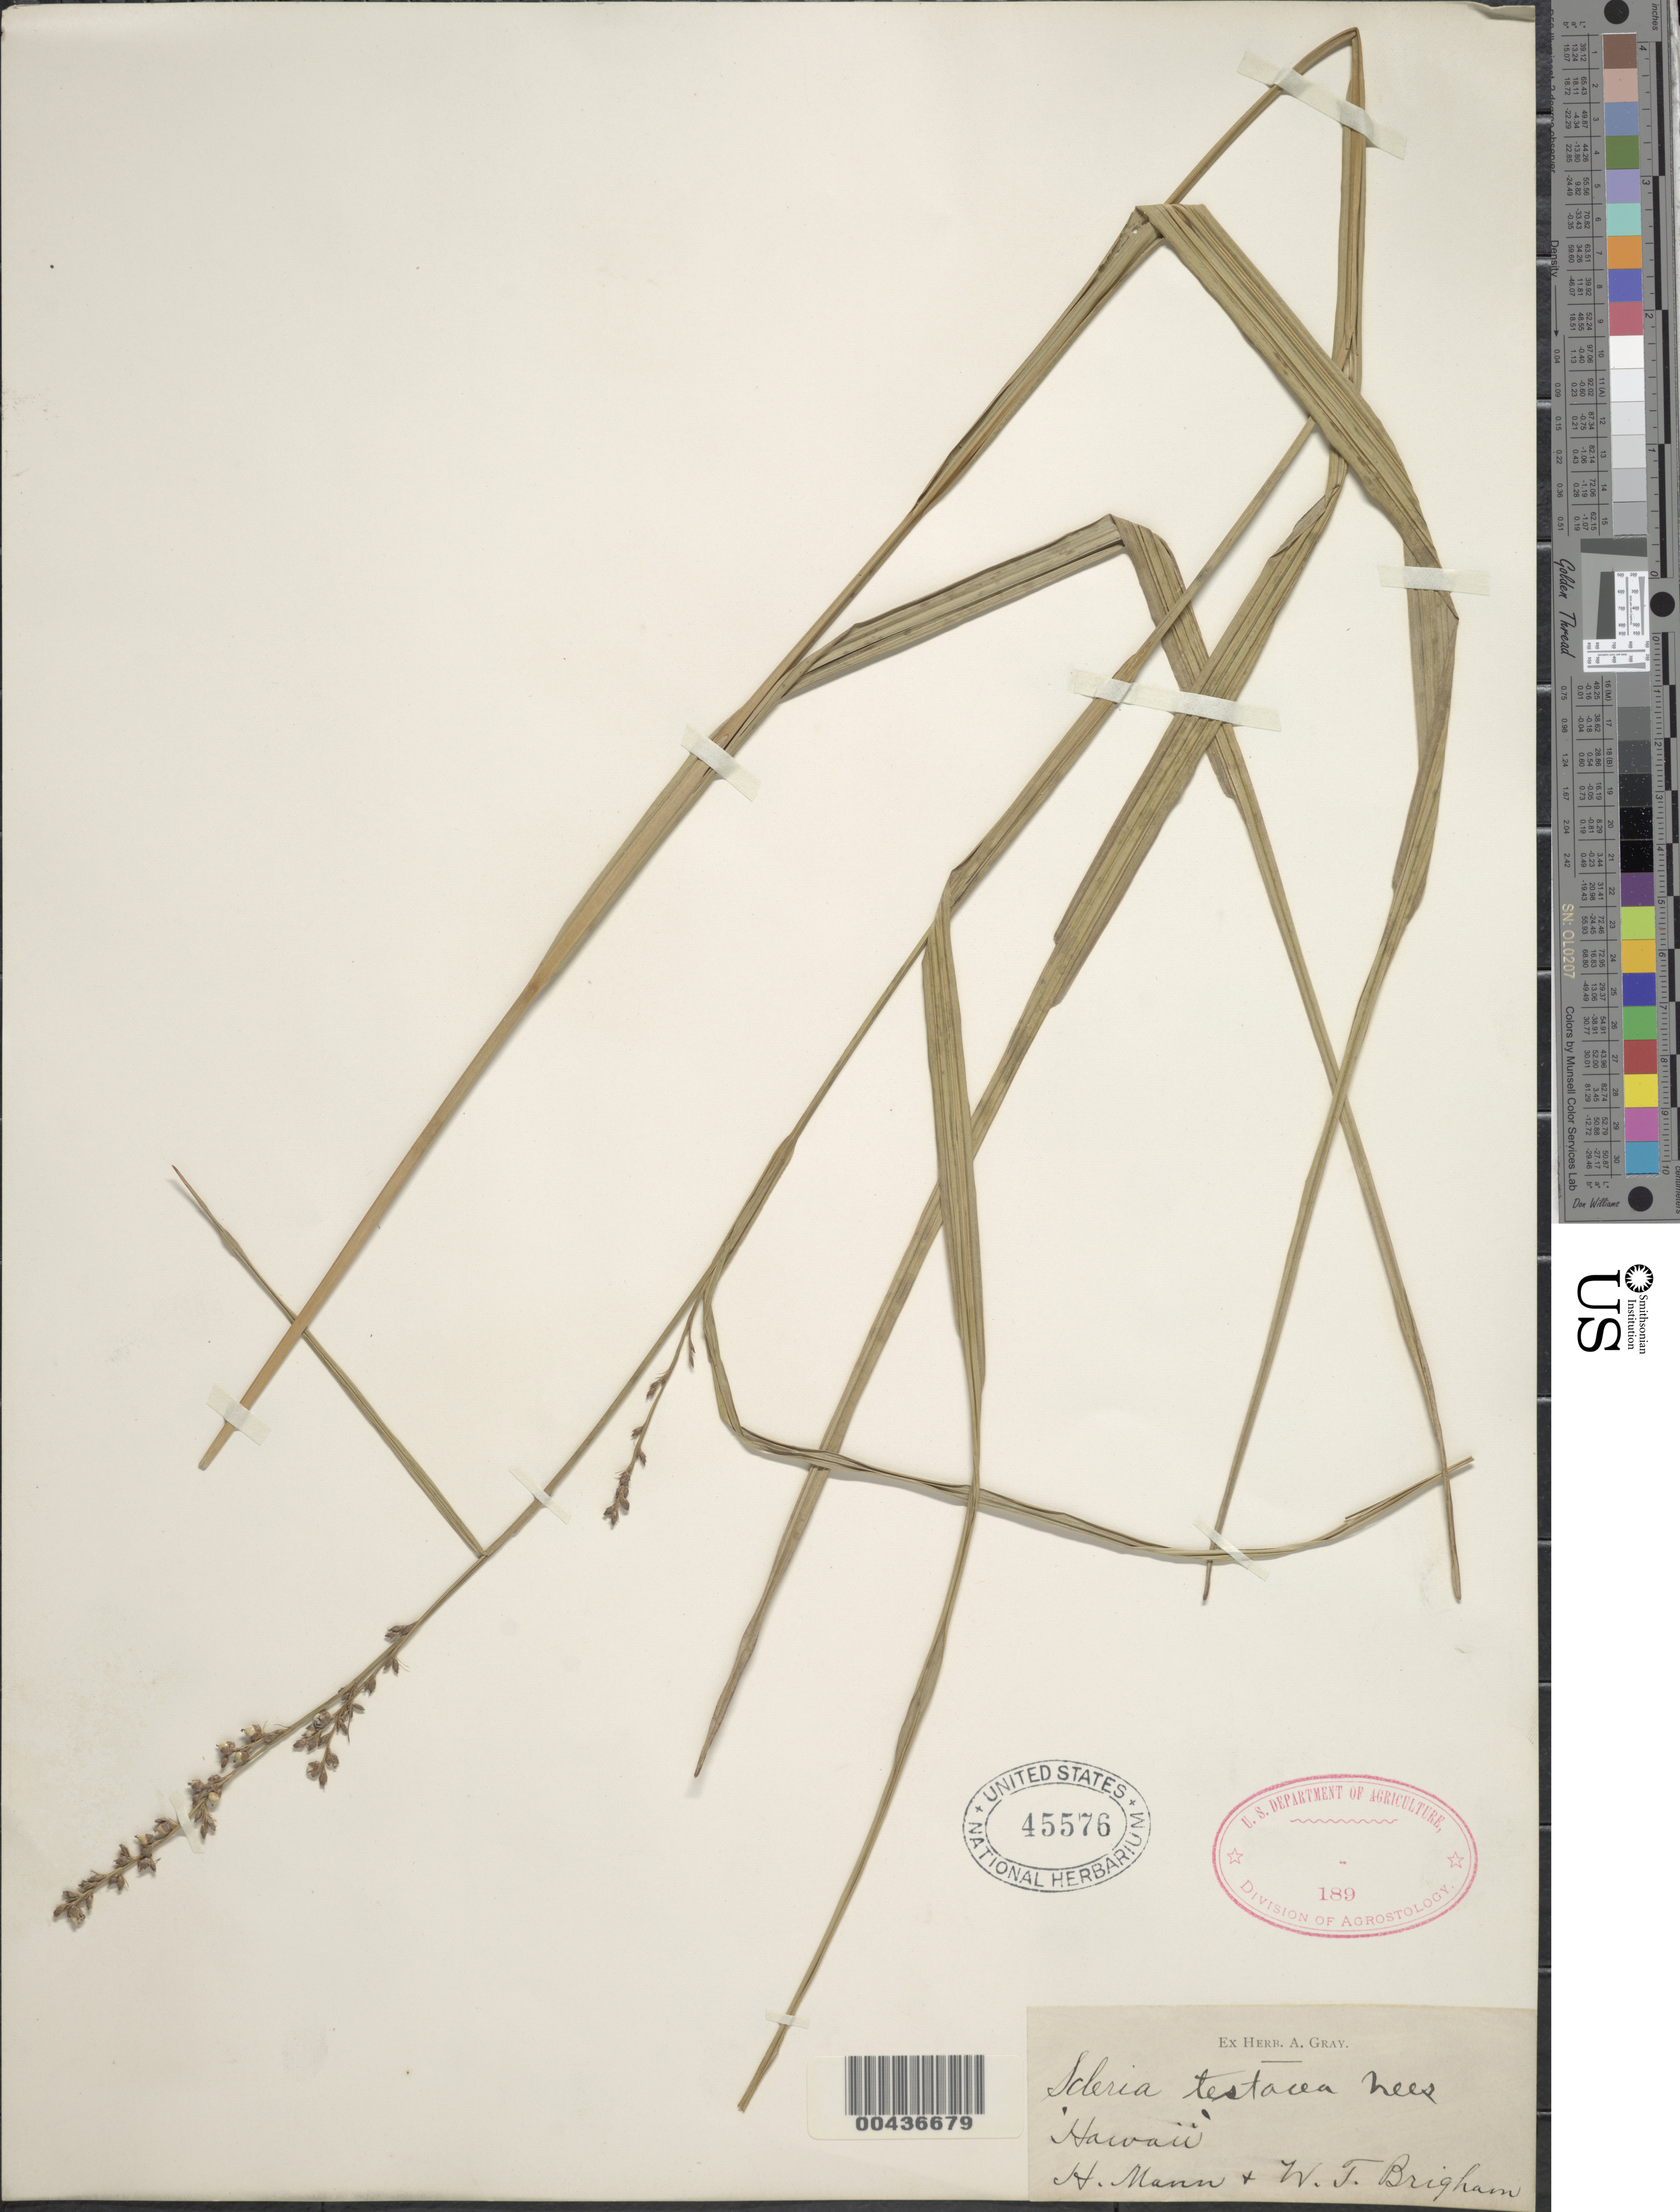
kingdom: Plantae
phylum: Tracheophyta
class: Liliopsida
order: Poales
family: Cyperaceae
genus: Scleria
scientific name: Scleria testacea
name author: Nees ex Kunth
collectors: H. Mann & W. T. Brigham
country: United States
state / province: Hawaii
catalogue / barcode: US 45576